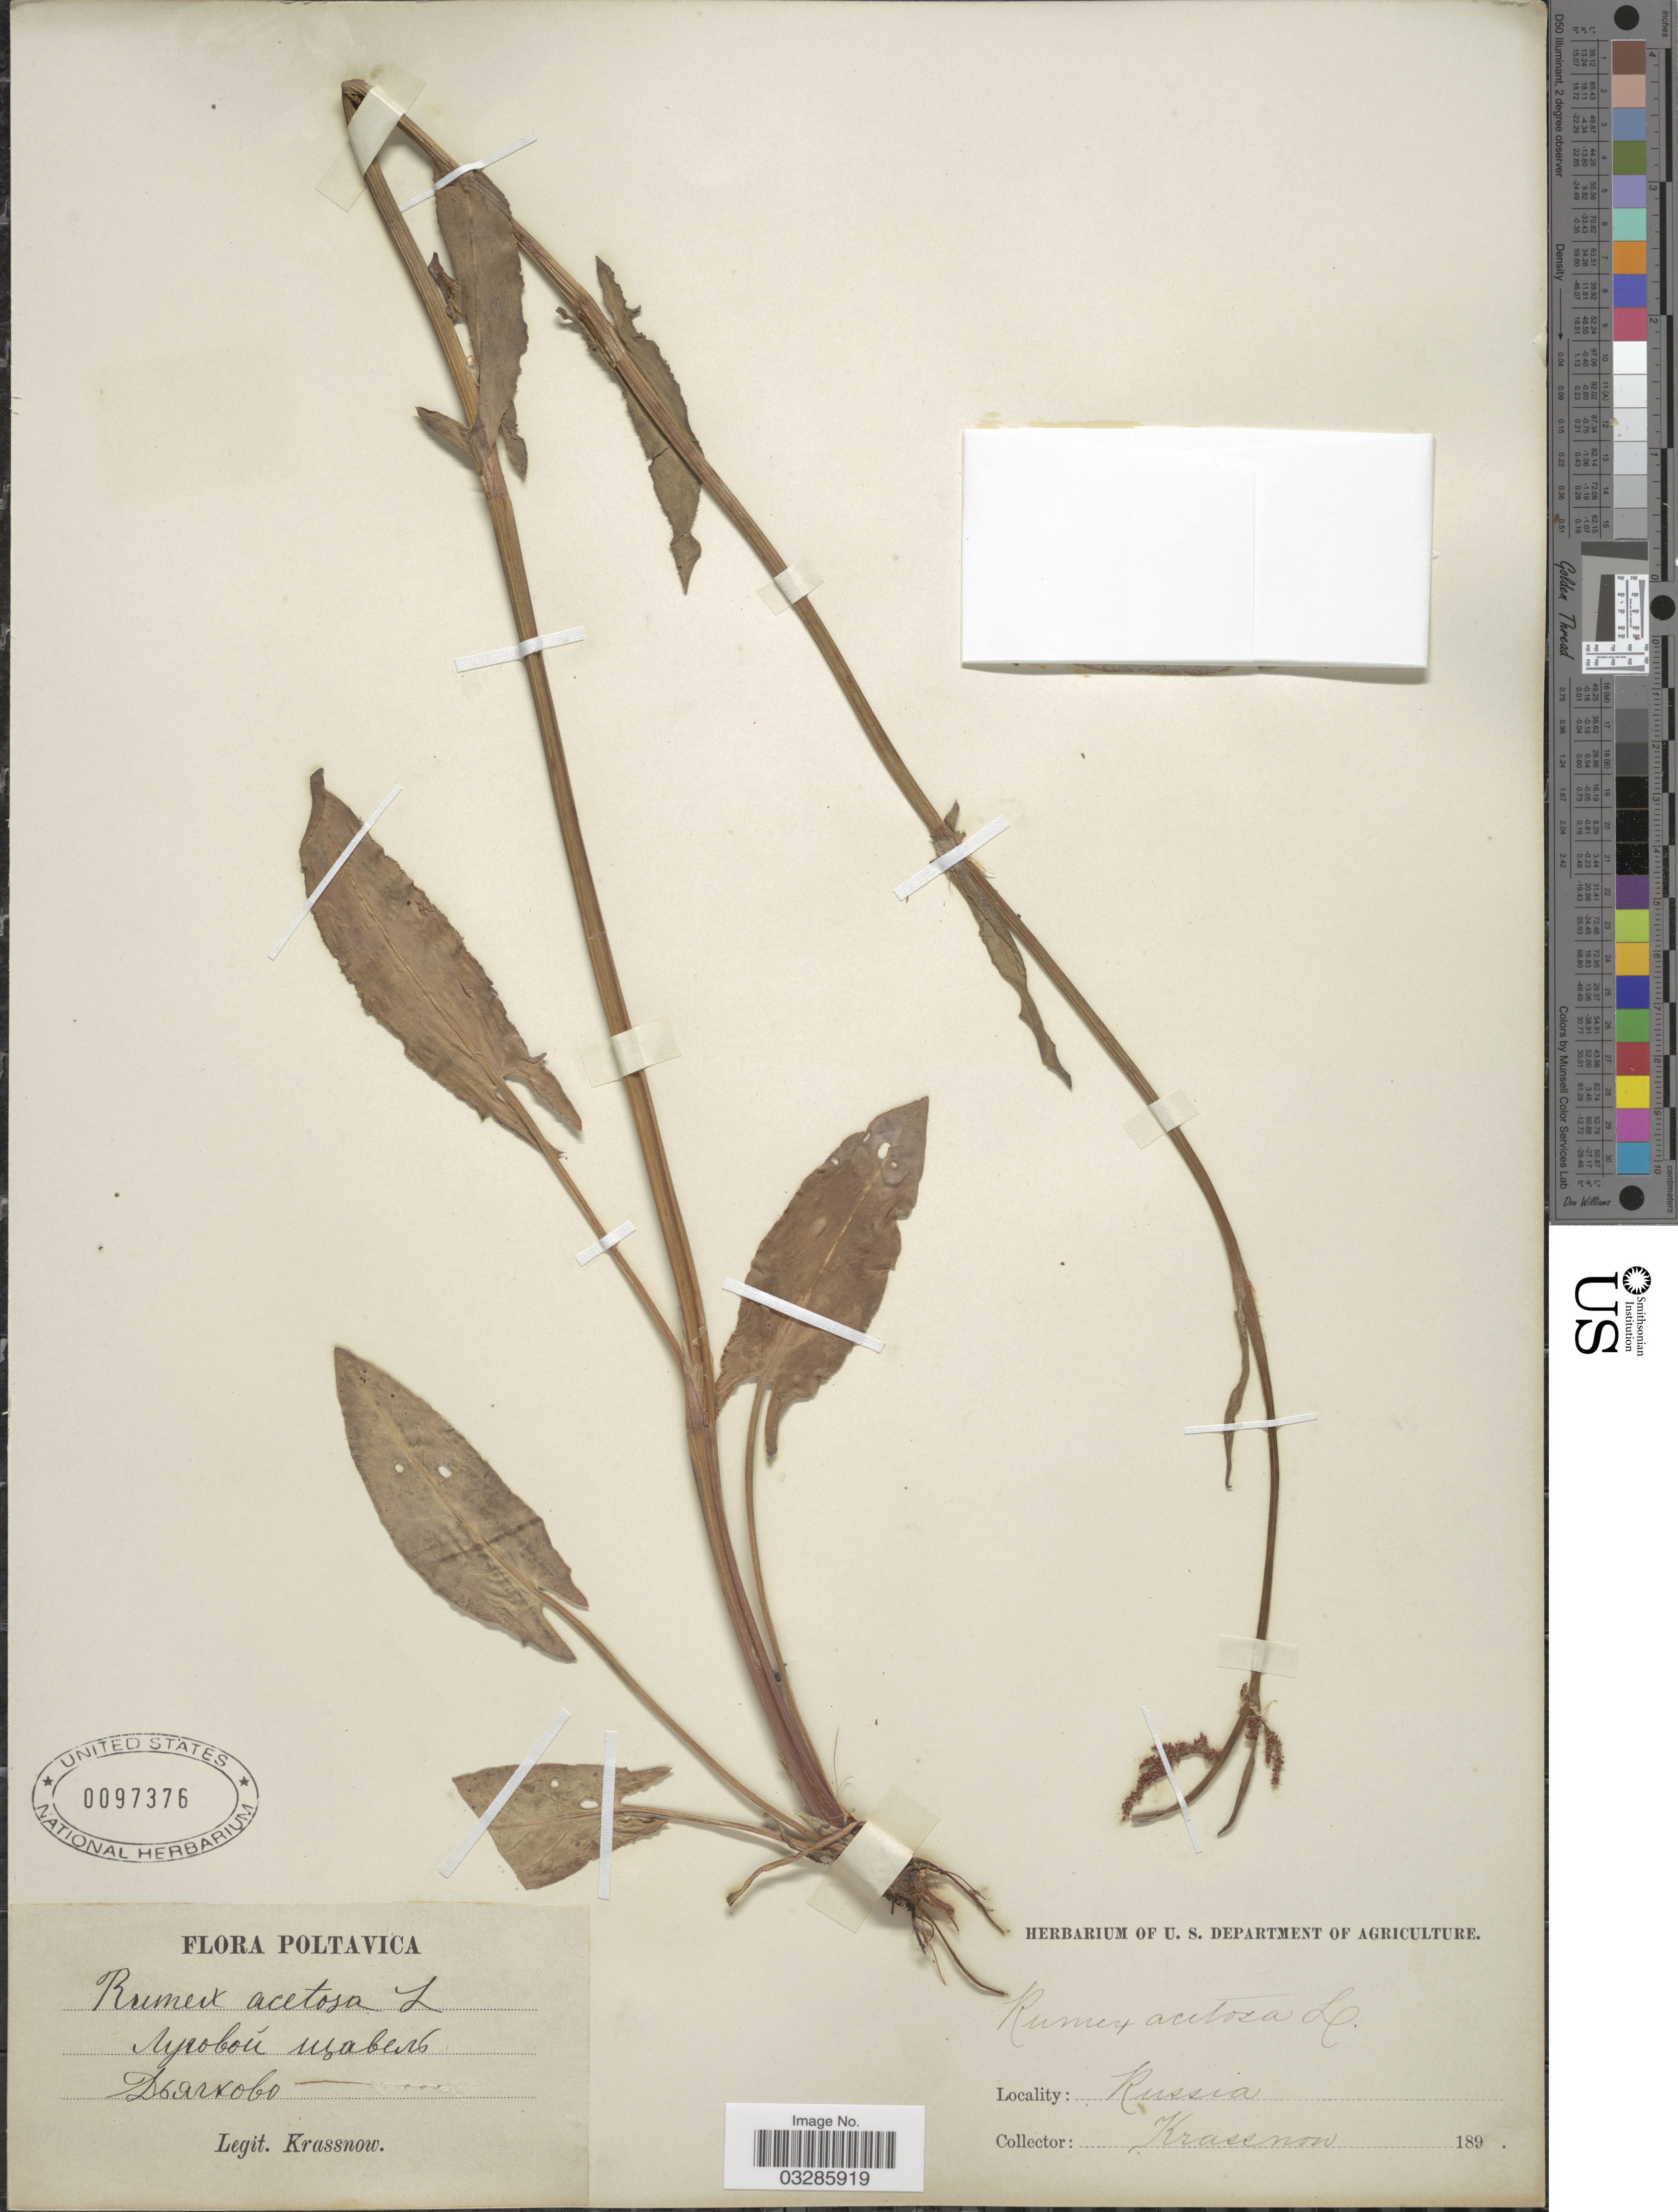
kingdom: Plantae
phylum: Tracheophyta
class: Magnoliopsida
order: Caryophyllales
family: Polygonaceae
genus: Rumex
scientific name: Rumex acetosa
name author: L.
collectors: -. Krassnow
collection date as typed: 189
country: Ukraine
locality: Poltavica, X. Russia.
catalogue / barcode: US 97376